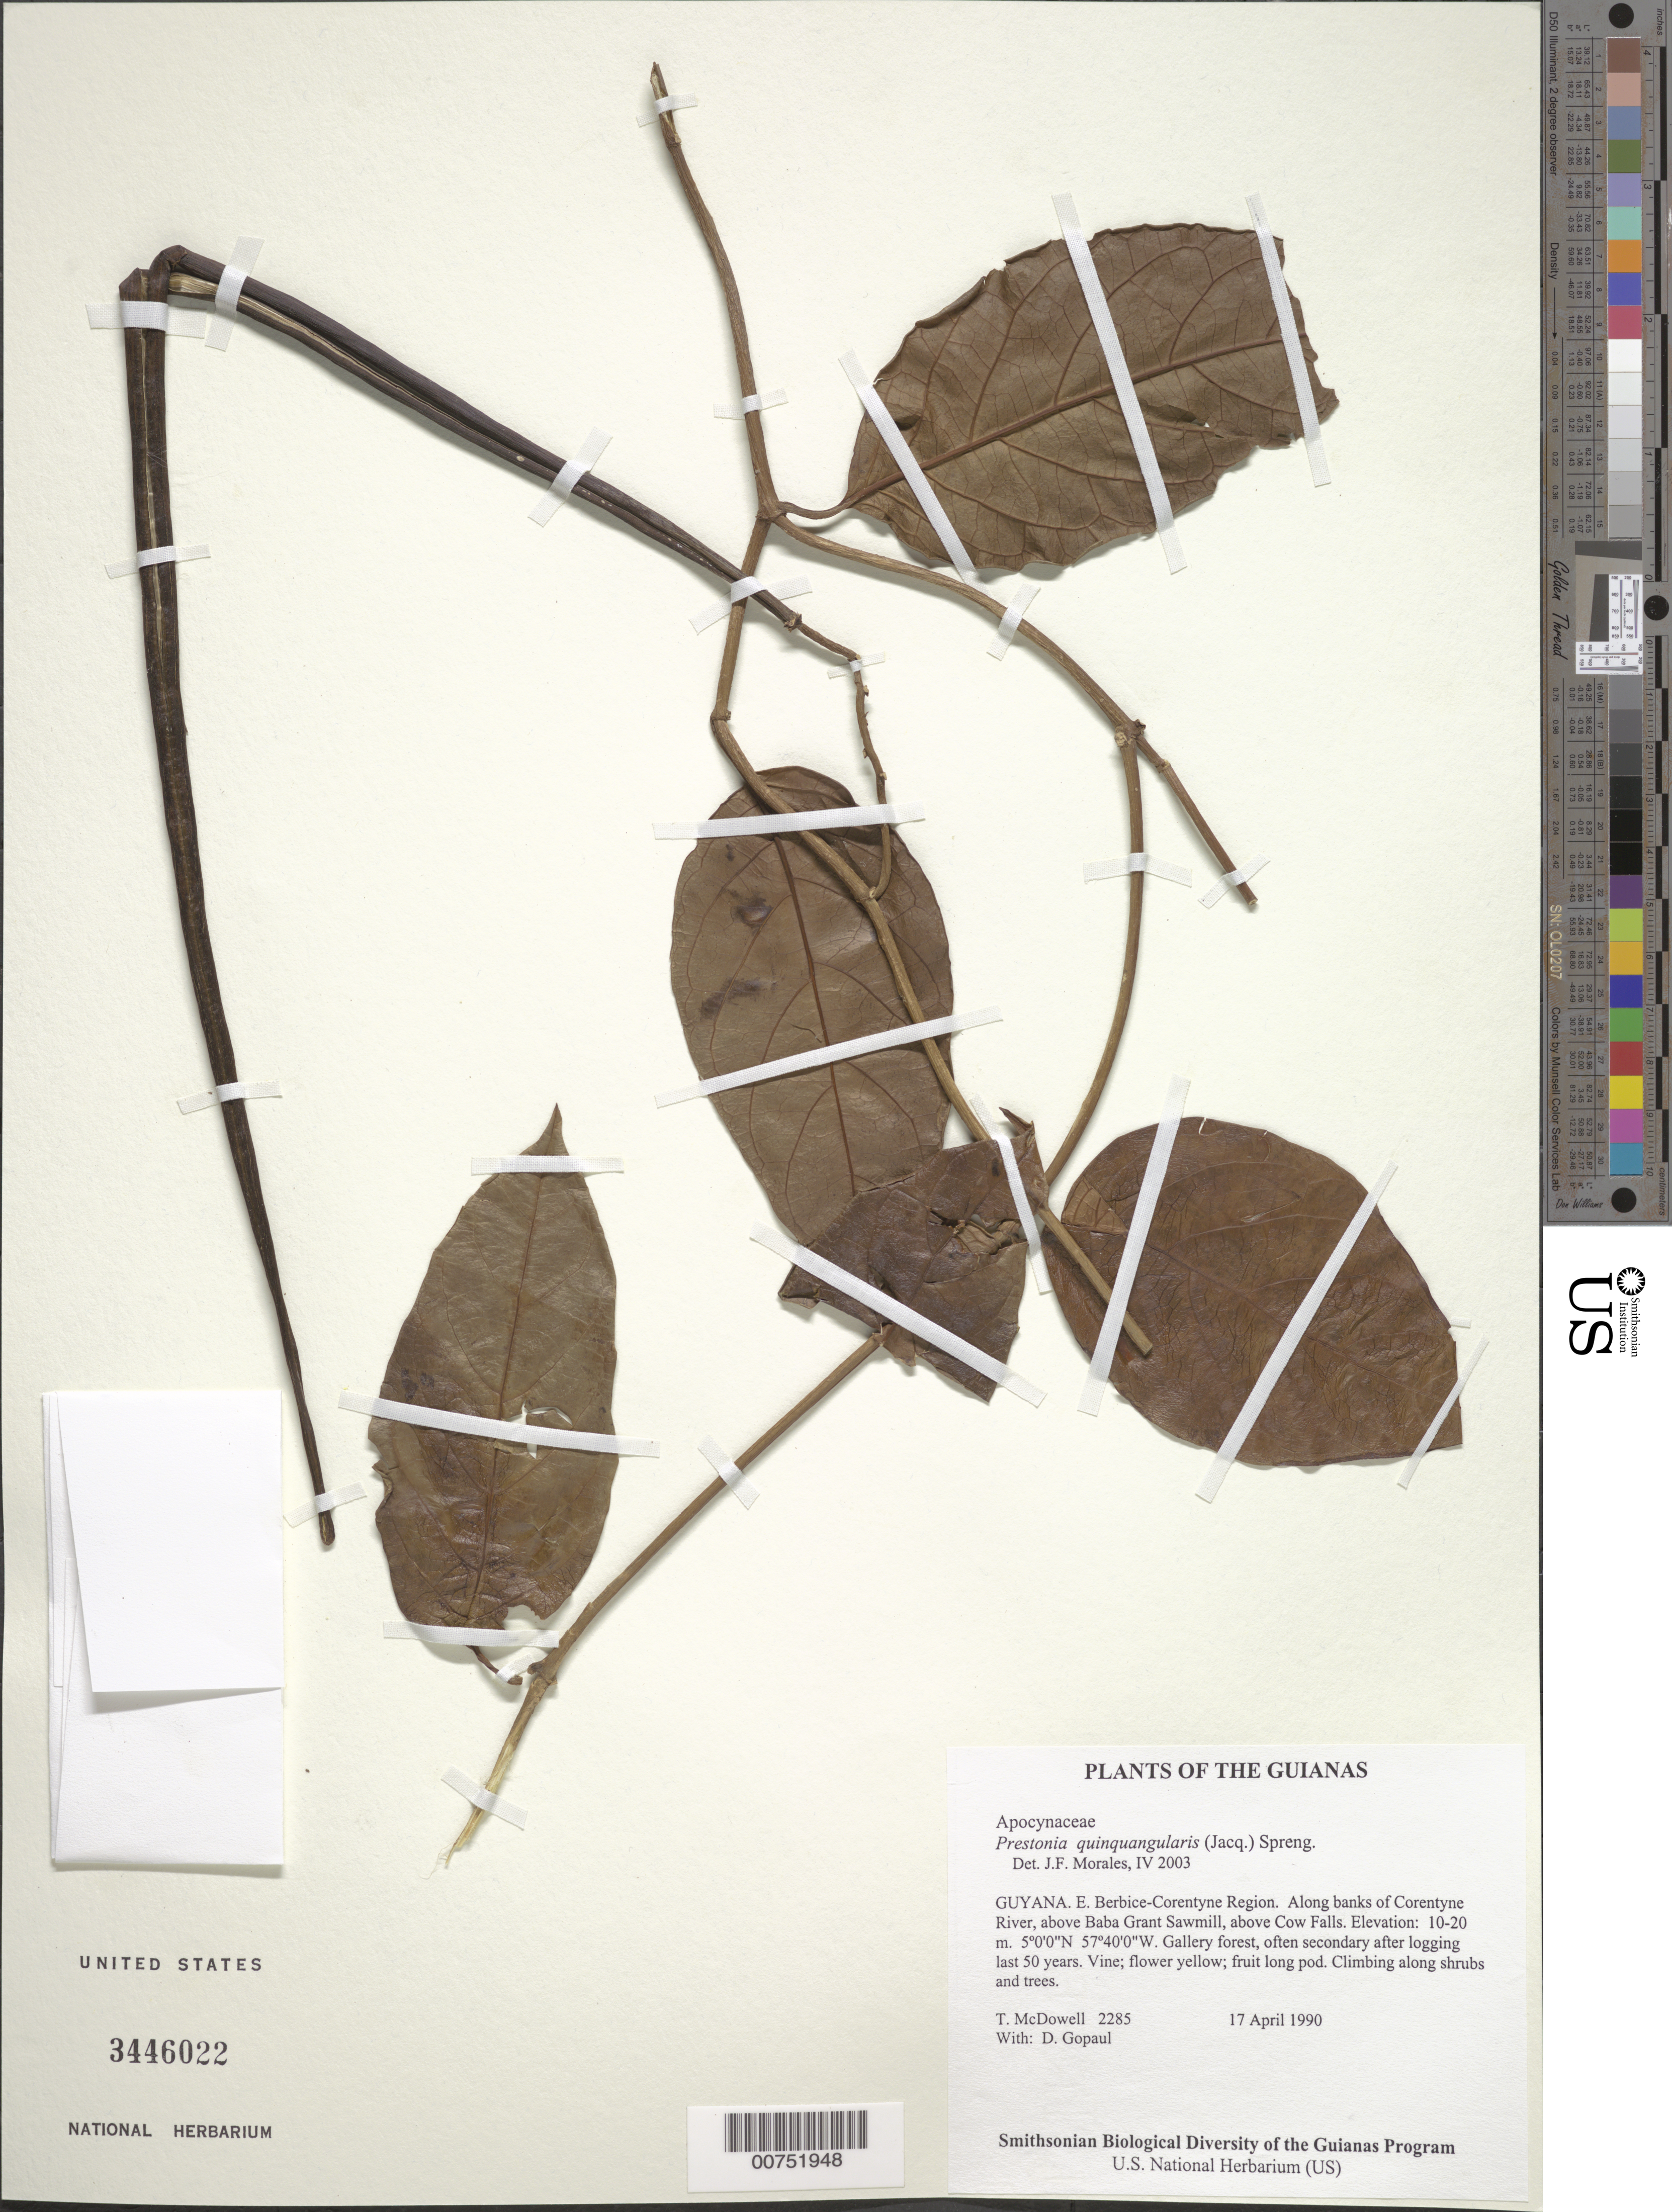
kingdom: Plantae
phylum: Tracheophyta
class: Magnoliopsida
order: Gentianales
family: Apocynaceae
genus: Prestonia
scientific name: Prestonia quinquangularis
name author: (Jacq.) Spreng.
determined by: Morales, J. F.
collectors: T. McDowell & D. Gopaul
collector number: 2285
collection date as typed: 17 April 1990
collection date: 1990-04-17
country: Guyana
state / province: E. Berbice-Corentyne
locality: Along banks of Corentyne River, above Baba Grant Sawmill, above Cow Falls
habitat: Gallery forest, often secondary after logging last 50 years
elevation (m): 10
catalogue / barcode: US 3446022